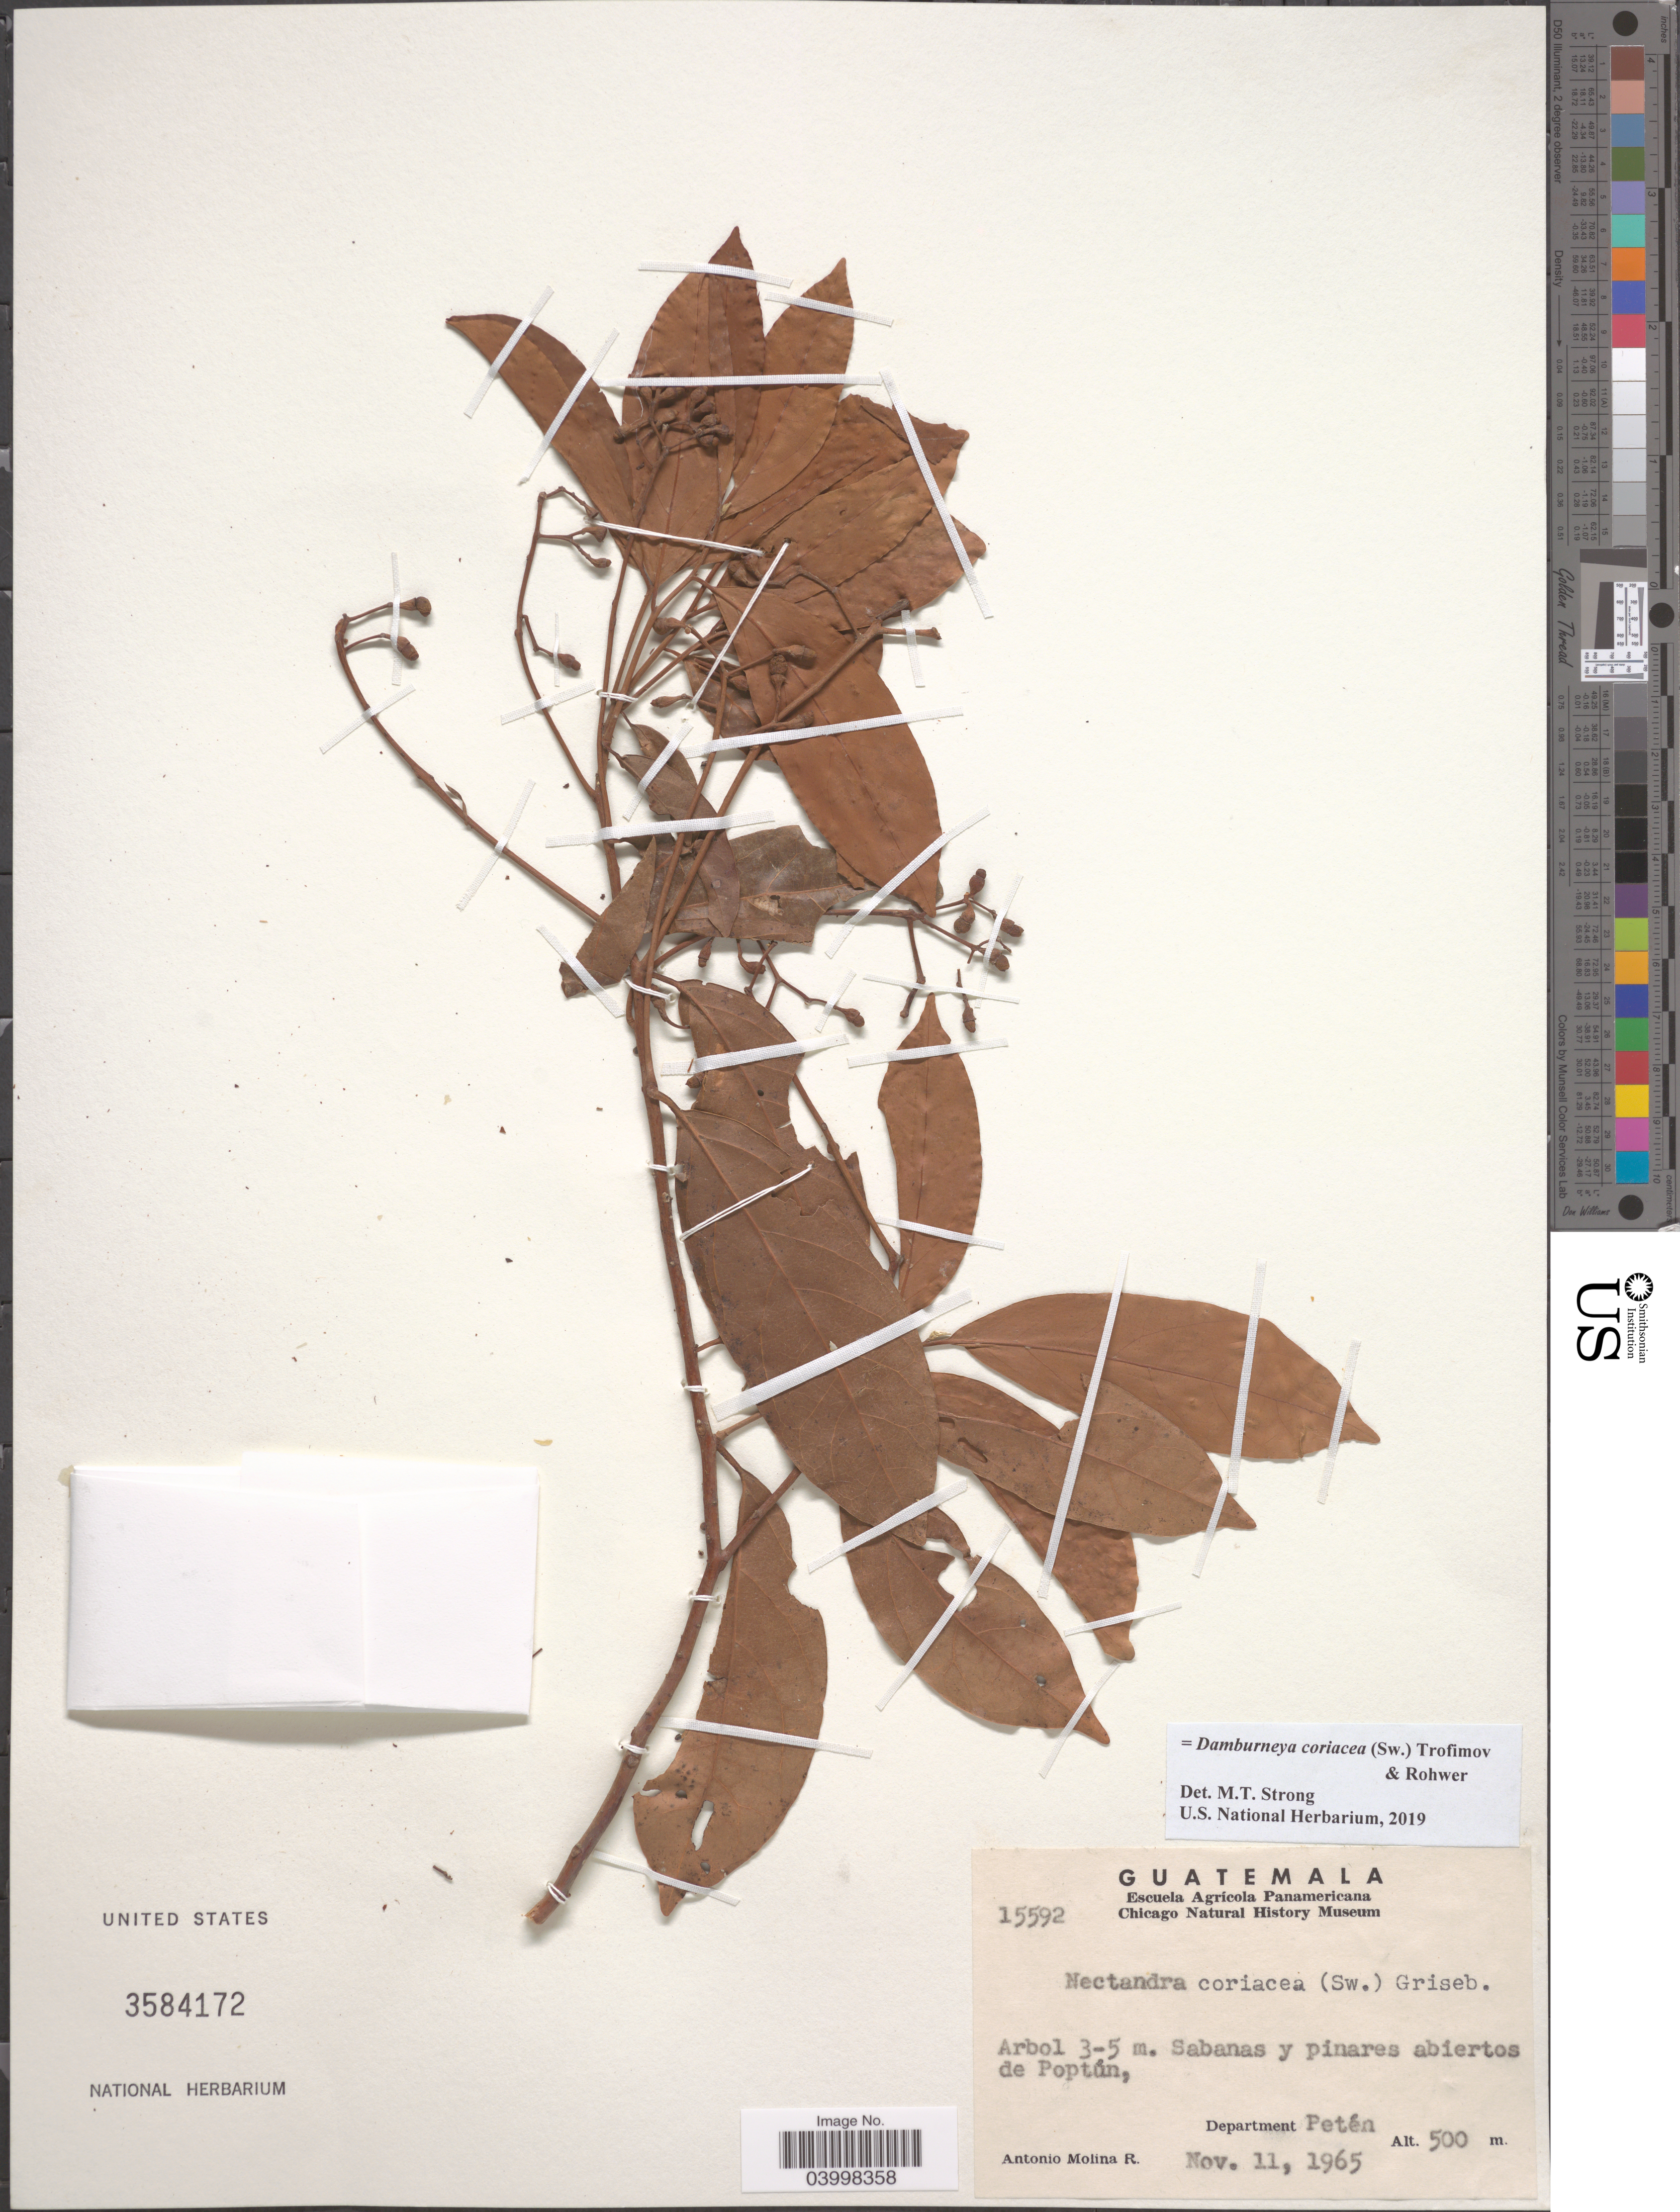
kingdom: Plantae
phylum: Tracheophyta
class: Magnoliopsida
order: Laurales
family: Lauraceae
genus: Damburneya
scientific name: Damburneya coriacea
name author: (Sw.) Trofimov & Rohwer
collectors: A. Molina R.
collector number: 15592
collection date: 1965-11-11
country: Guatemala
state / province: El Peten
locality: Sabanas y pinares abiertos de Poptún, Department Petén.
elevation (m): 500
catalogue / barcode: US 3584172